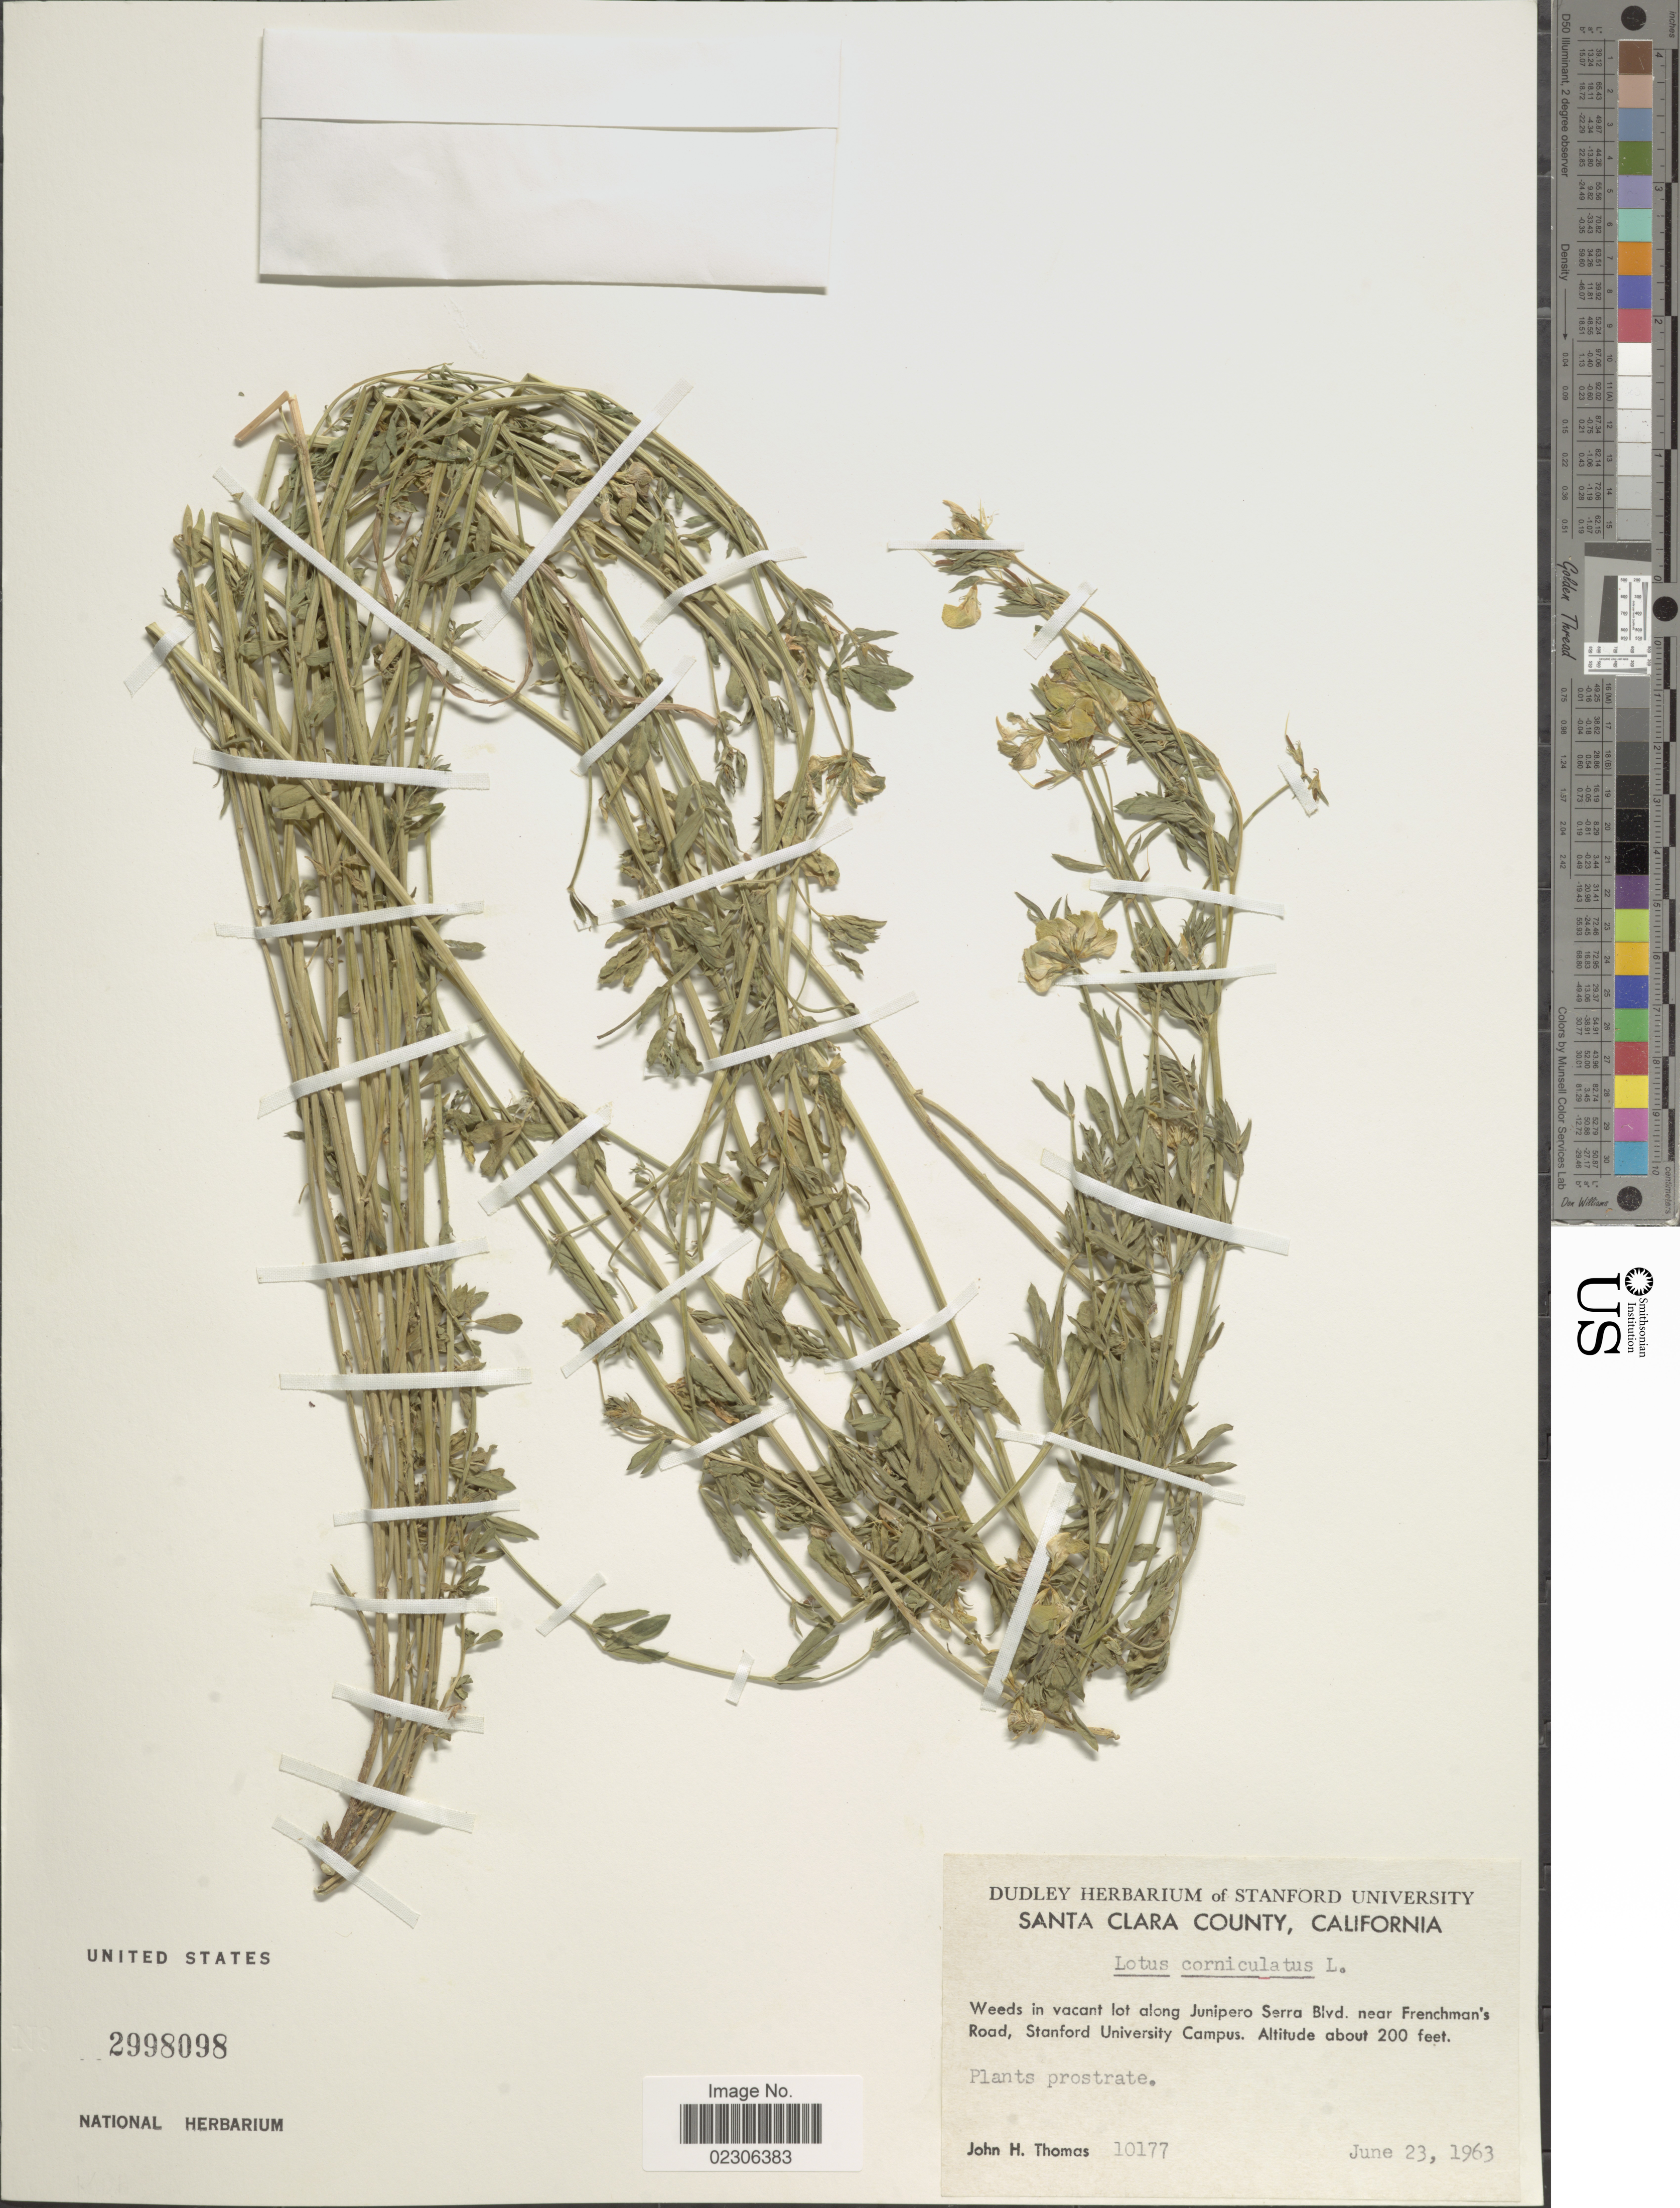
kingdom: Plantae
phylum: Tracheophyta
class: Magnoliopsida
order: Fabales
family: Fabaceae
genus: Lotus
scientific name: Lotus corniculatus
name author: L.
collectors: J. H. Thomas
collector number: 10177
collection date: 1963-06-23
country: United States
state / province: California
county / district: Santa Clara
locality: Santa Clara County, California, Weeds in vacant lot along JUnipero Serra Blvd,. near Frenchman's Road, Stanford University Campus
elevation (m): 61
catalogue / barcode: US 2998098